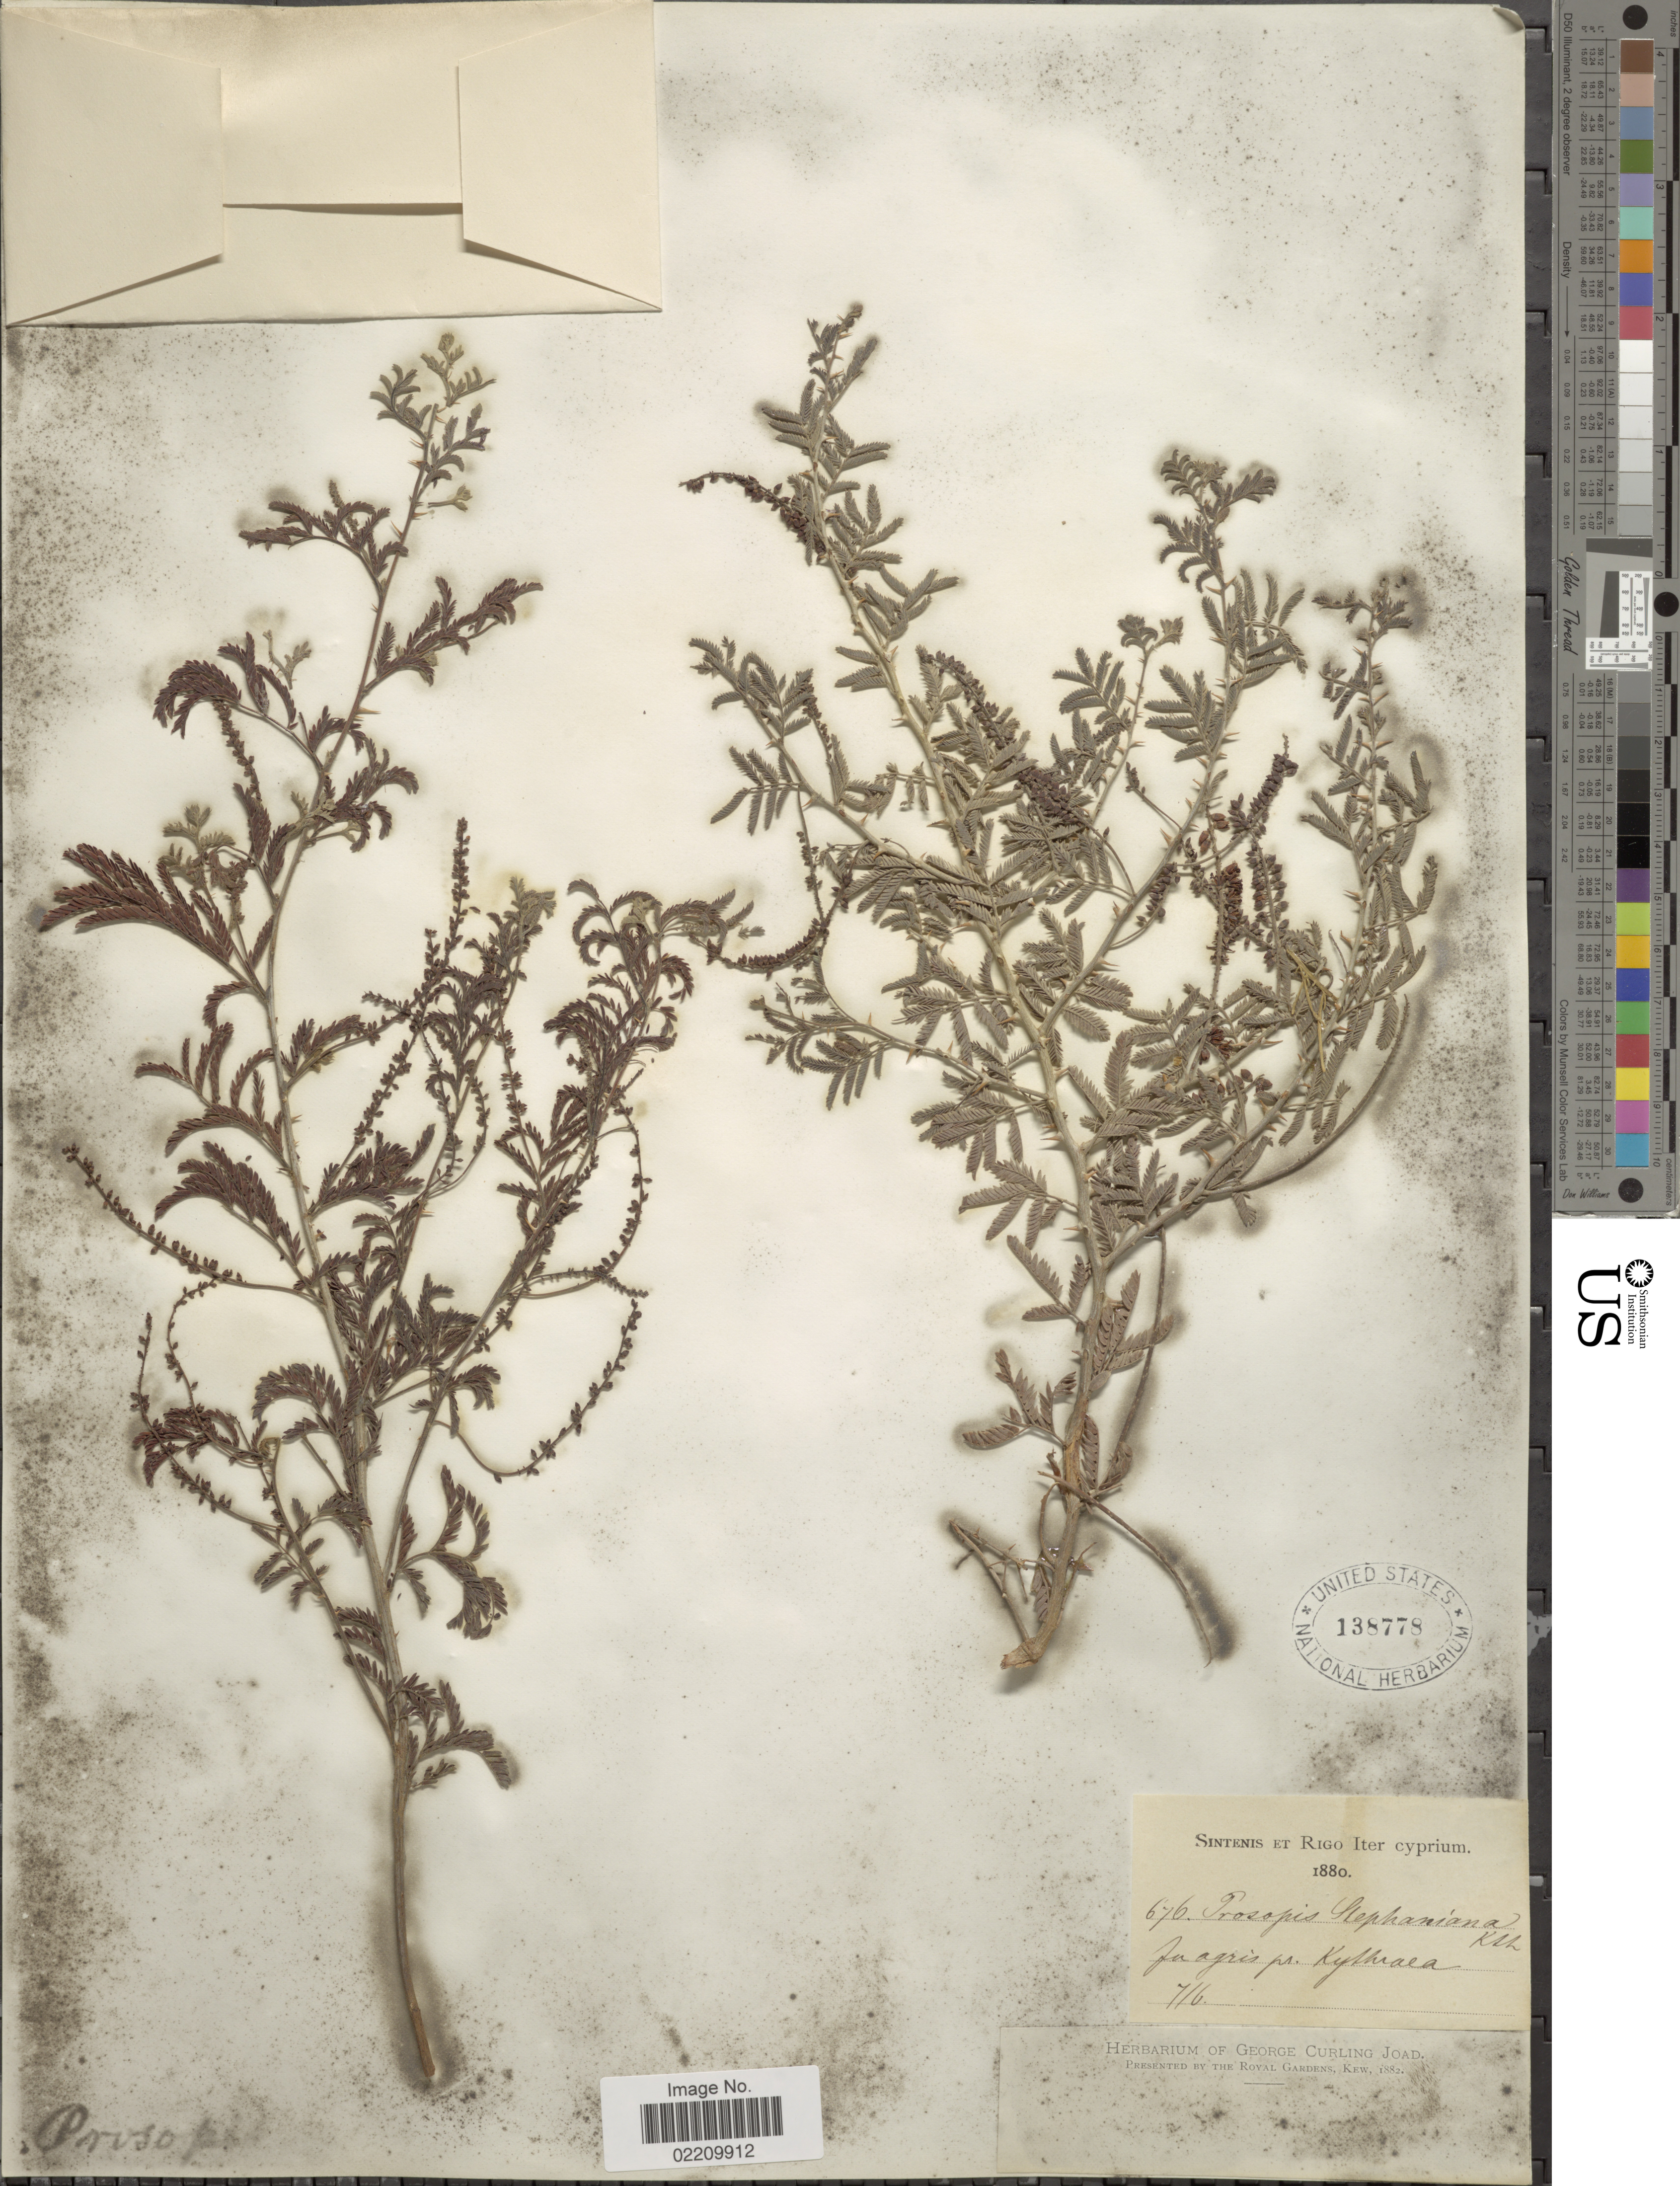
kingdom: Plantae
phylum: Tracheophyta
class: Magnoliopsida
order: Fabales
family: Fabaceae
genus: Prosopis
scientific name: Prosopis farcta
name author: (Banks & Sol.) J.F. Macbr.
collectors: -. Sintenis & -- Rigo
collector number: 676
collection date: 1880-06-07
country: Cyprus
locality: Cyprium, Juagris pr. Kythraea [interpreted]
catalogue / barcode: US 138778